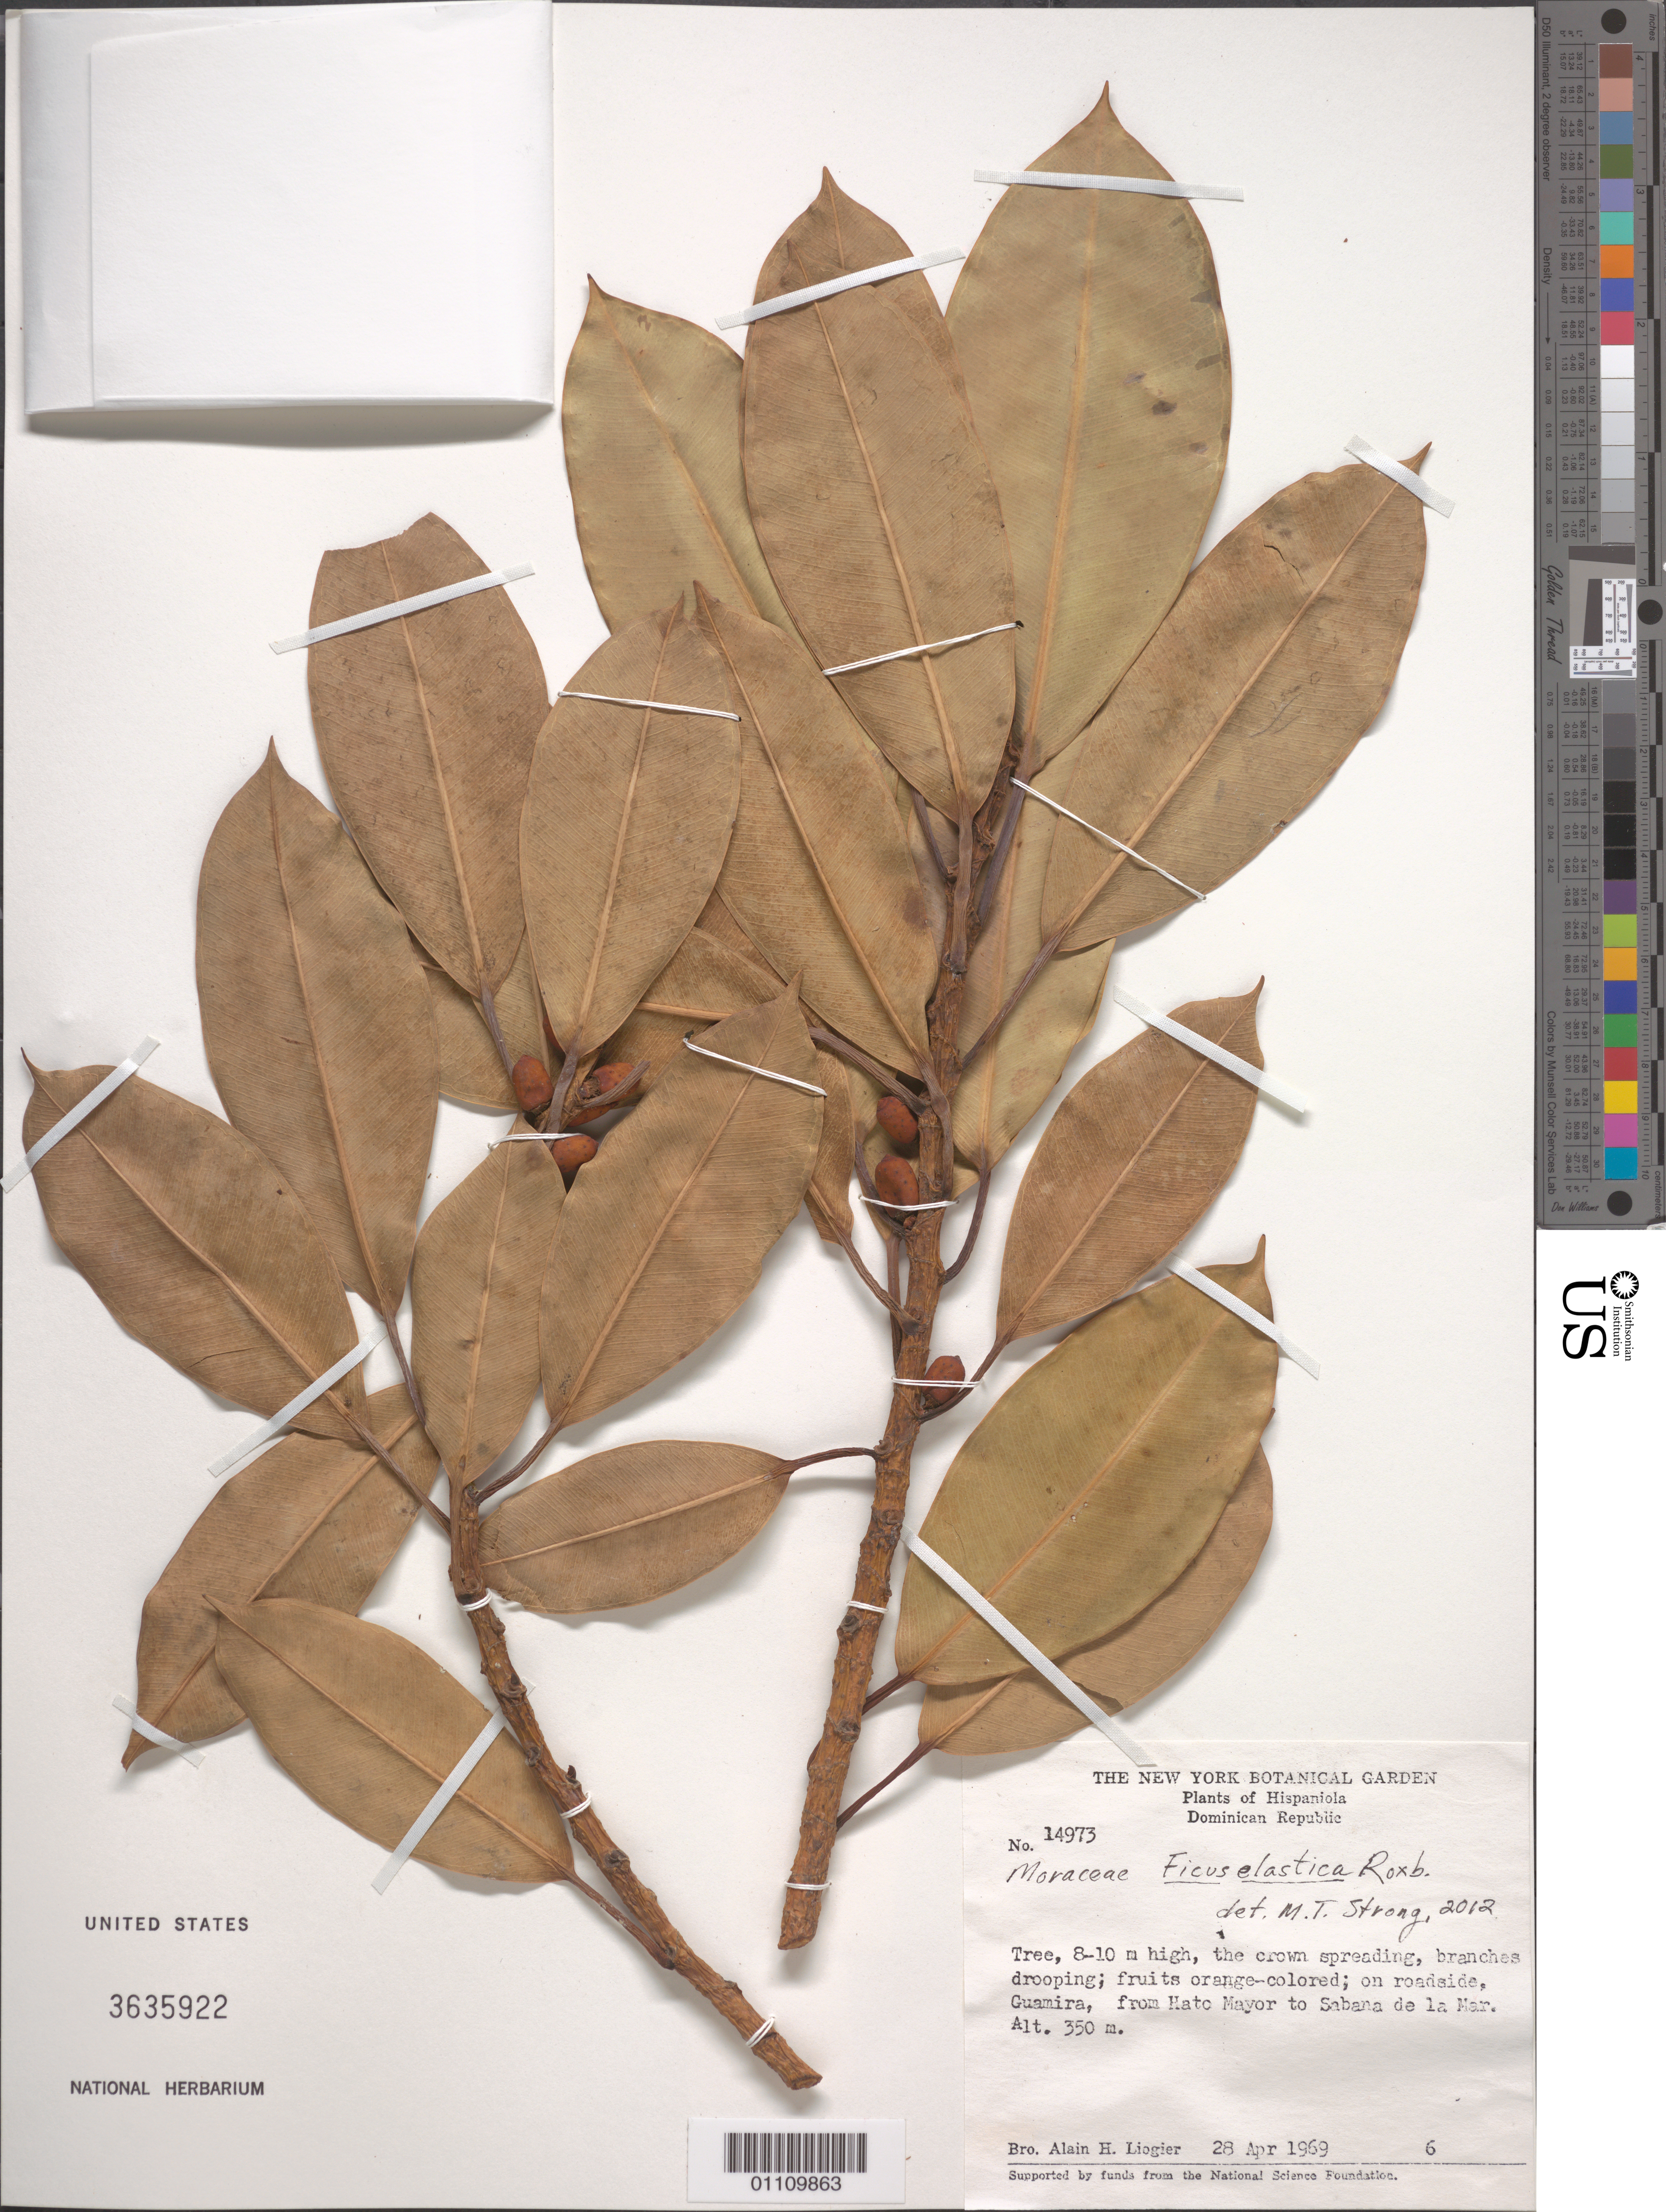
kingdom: Plantae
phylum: Tracheophyta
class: Magnoliopsida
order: Rosales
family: Moraceae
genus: Ficus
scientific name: Ficus elastica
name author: Roxb.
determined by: Strong, M. T., (US), Smithsonian Institution - National Museum of Natural History (UNITED STATES)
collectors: A. H. Liogier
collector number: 14973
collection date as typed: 28 Apr 1969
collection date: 1969-04-28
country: Dominican Republic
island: Hispaniola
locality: Guamira, from Hato Mayor to Sabana de la Mar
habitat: On roadside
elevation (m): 350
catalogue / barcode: US 3635922